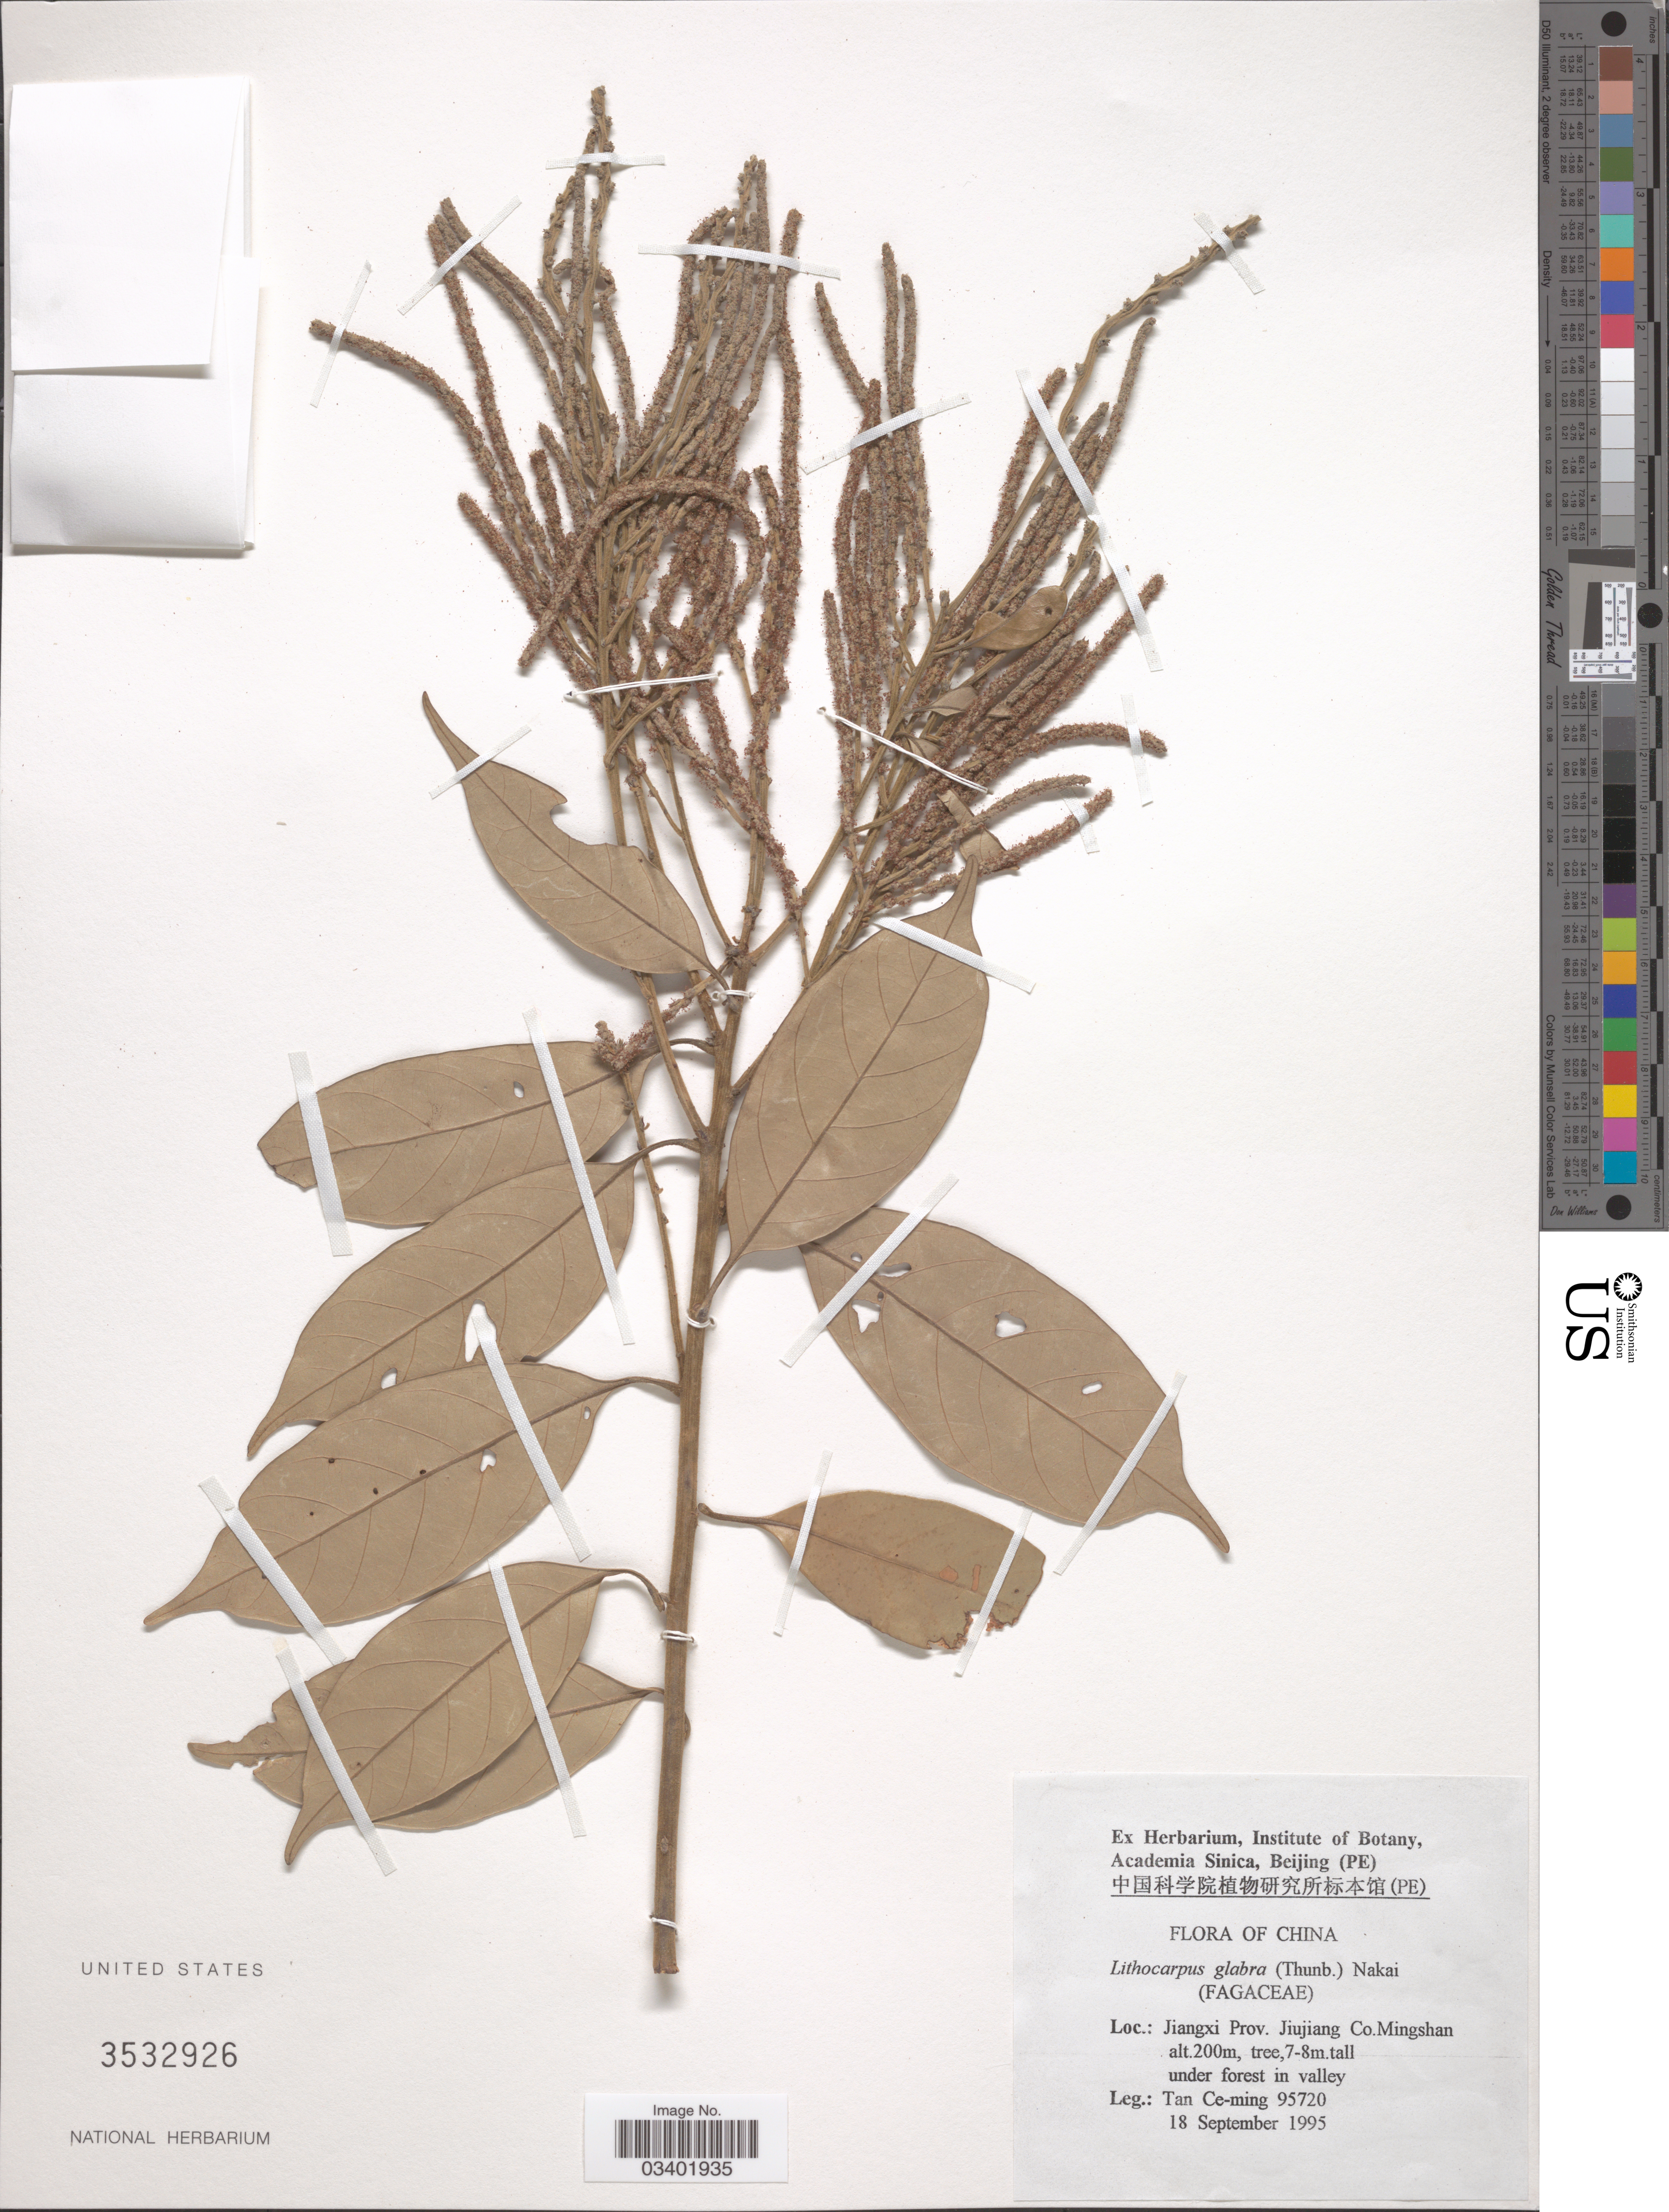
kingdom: Plantae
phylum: Tracheophyta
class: Magnoliopsida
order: Fagales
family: Fagaceae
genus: Lithocarpus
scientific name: Lithocarpus glaber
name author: (Thunb.) Nakai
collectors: Tan Ce-Ming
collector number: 95720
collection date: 1995-09-18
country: China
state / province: Jiangxi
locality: Jiujiang Co. Mingshan.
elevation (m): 200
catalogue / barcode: US 3532926